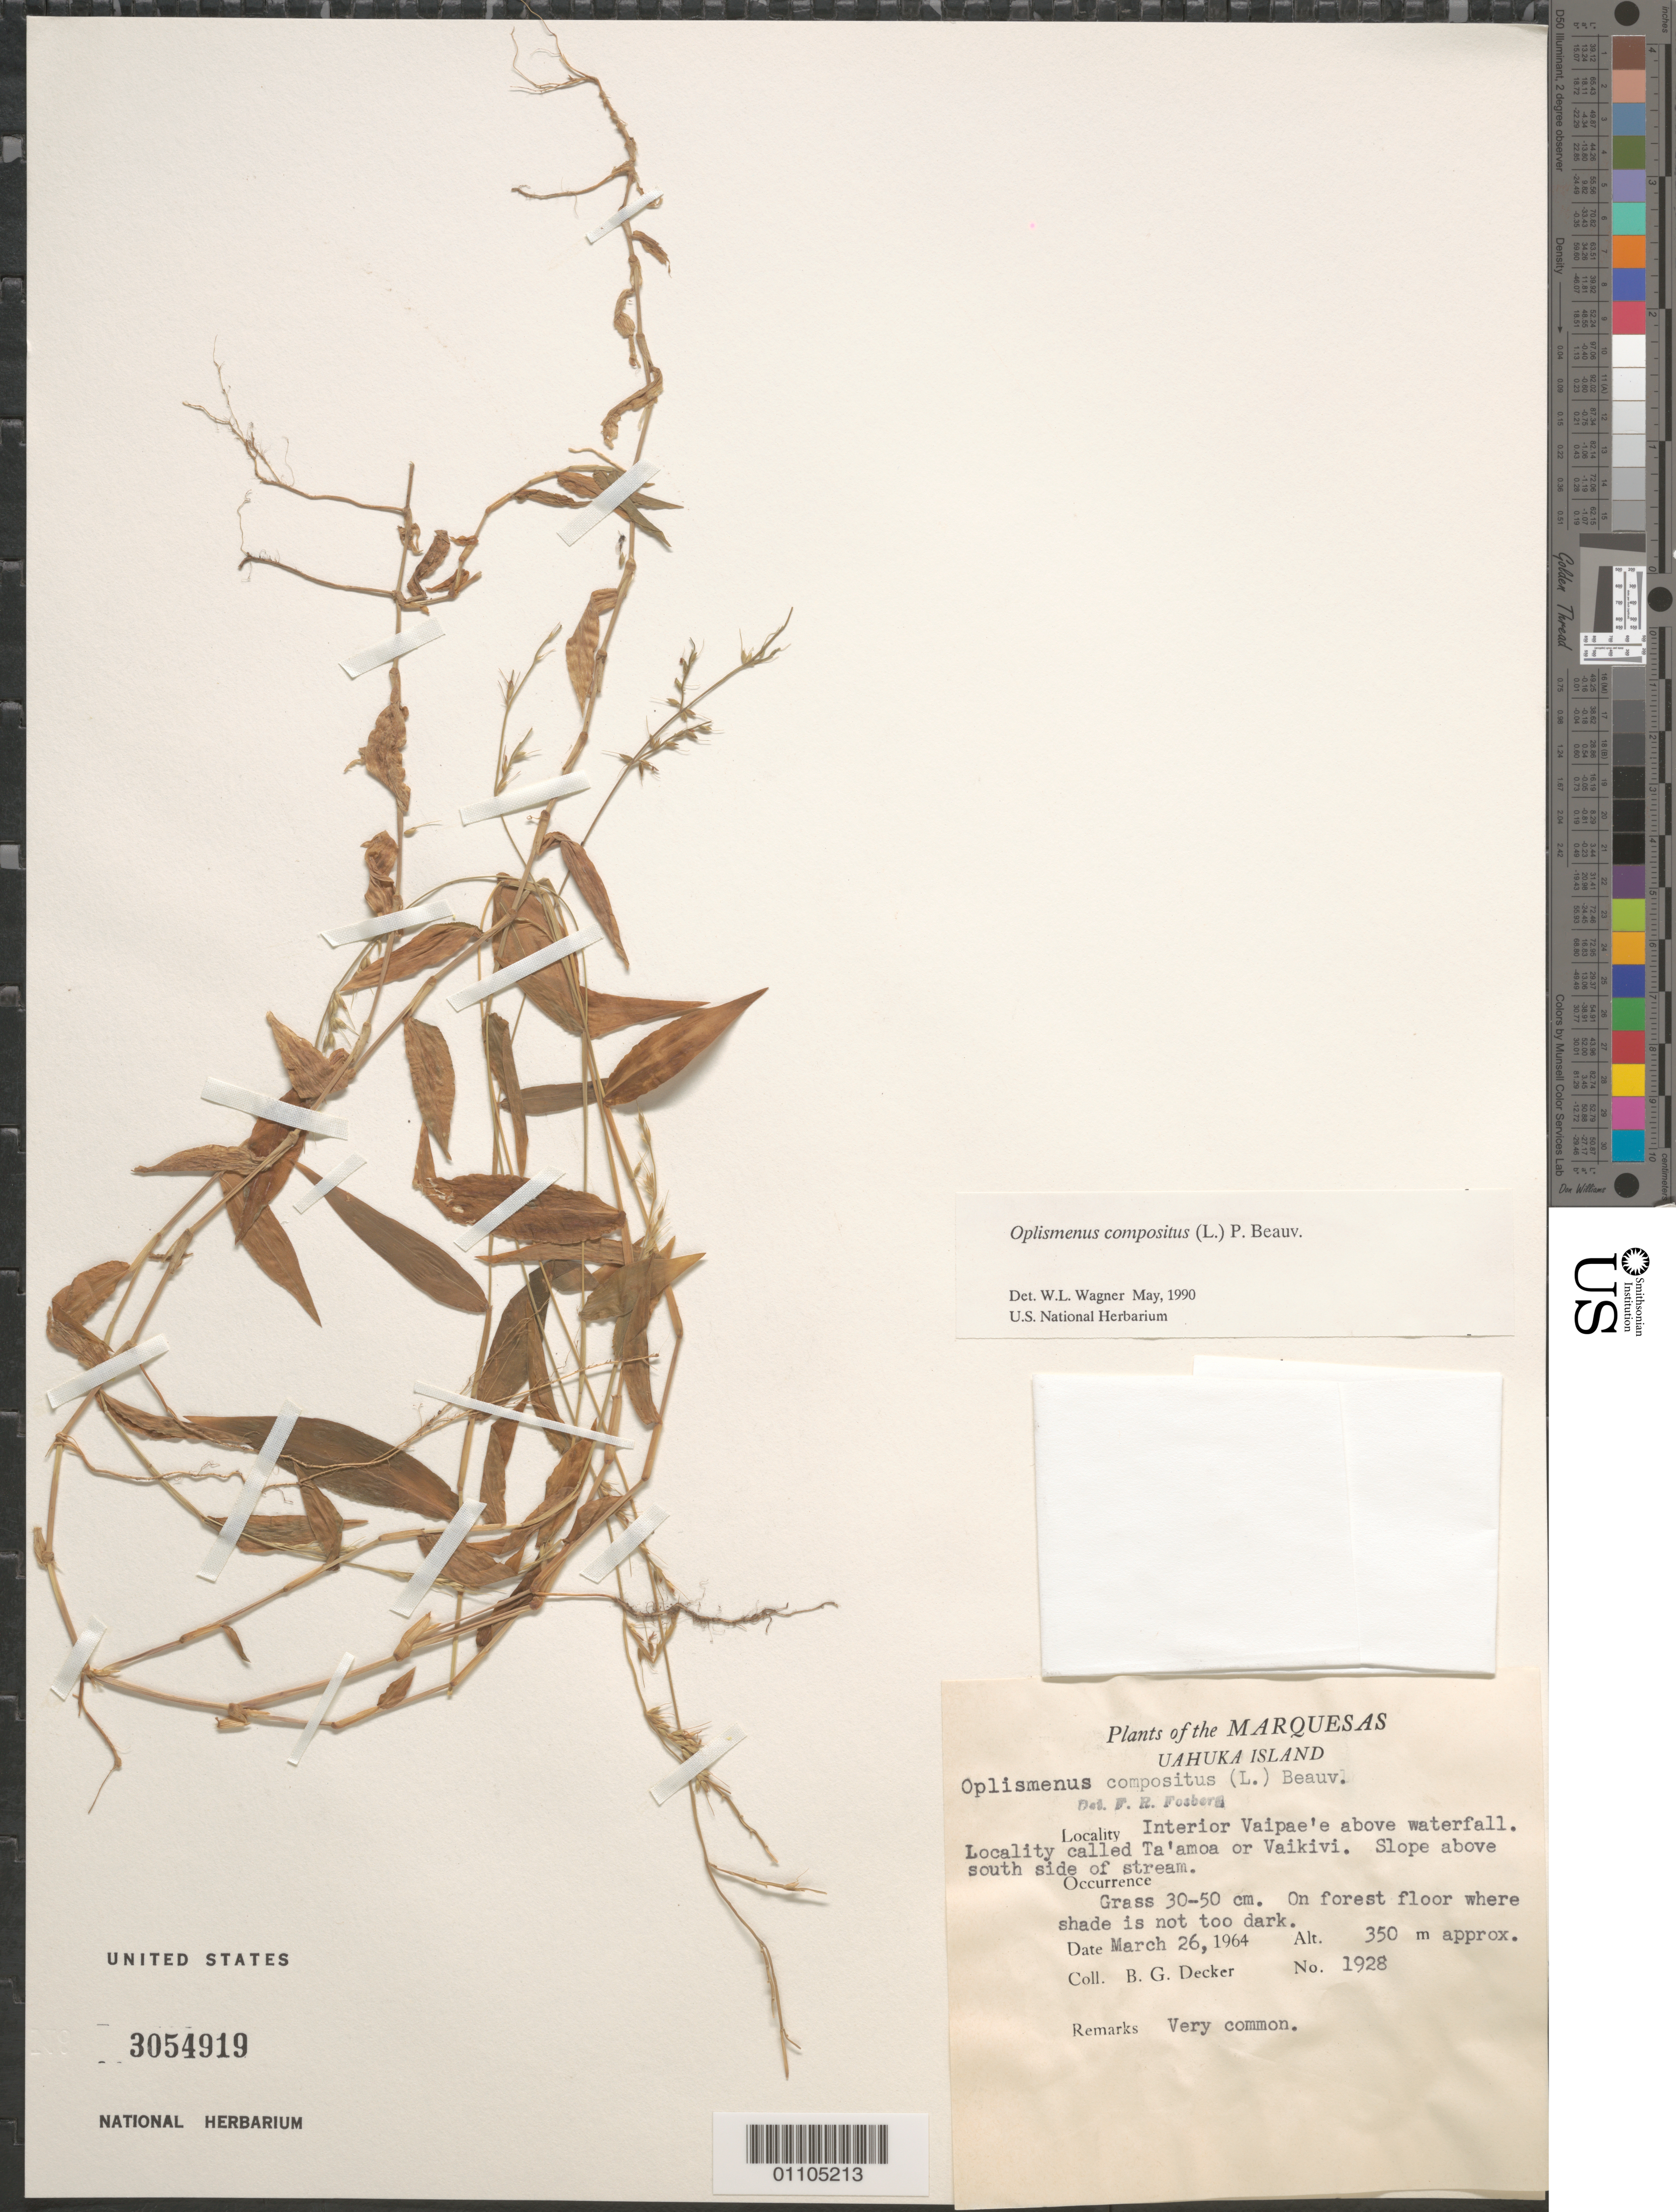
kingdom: Plantae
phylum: Tracheophyta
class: Liliopsida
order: Poales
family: Poaceae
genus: Oplismenus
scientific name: Oplismenus compositus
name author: (L.) P. Beauv.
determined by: Wagner, W. L., (BOT), Smithsonian Institution - National Museum of Natural History (UNITED STATES)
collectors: B. G. Decker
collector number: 1928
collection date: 1964-03-26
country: French Polynesia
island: Ua Huka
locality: interior Vaipae'e above waterfall, locality called Ta'amoa or Vaikivi, slope above S side of stream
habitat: On forest floor where shade is not too dark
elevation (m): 350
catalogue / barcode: US 3054919